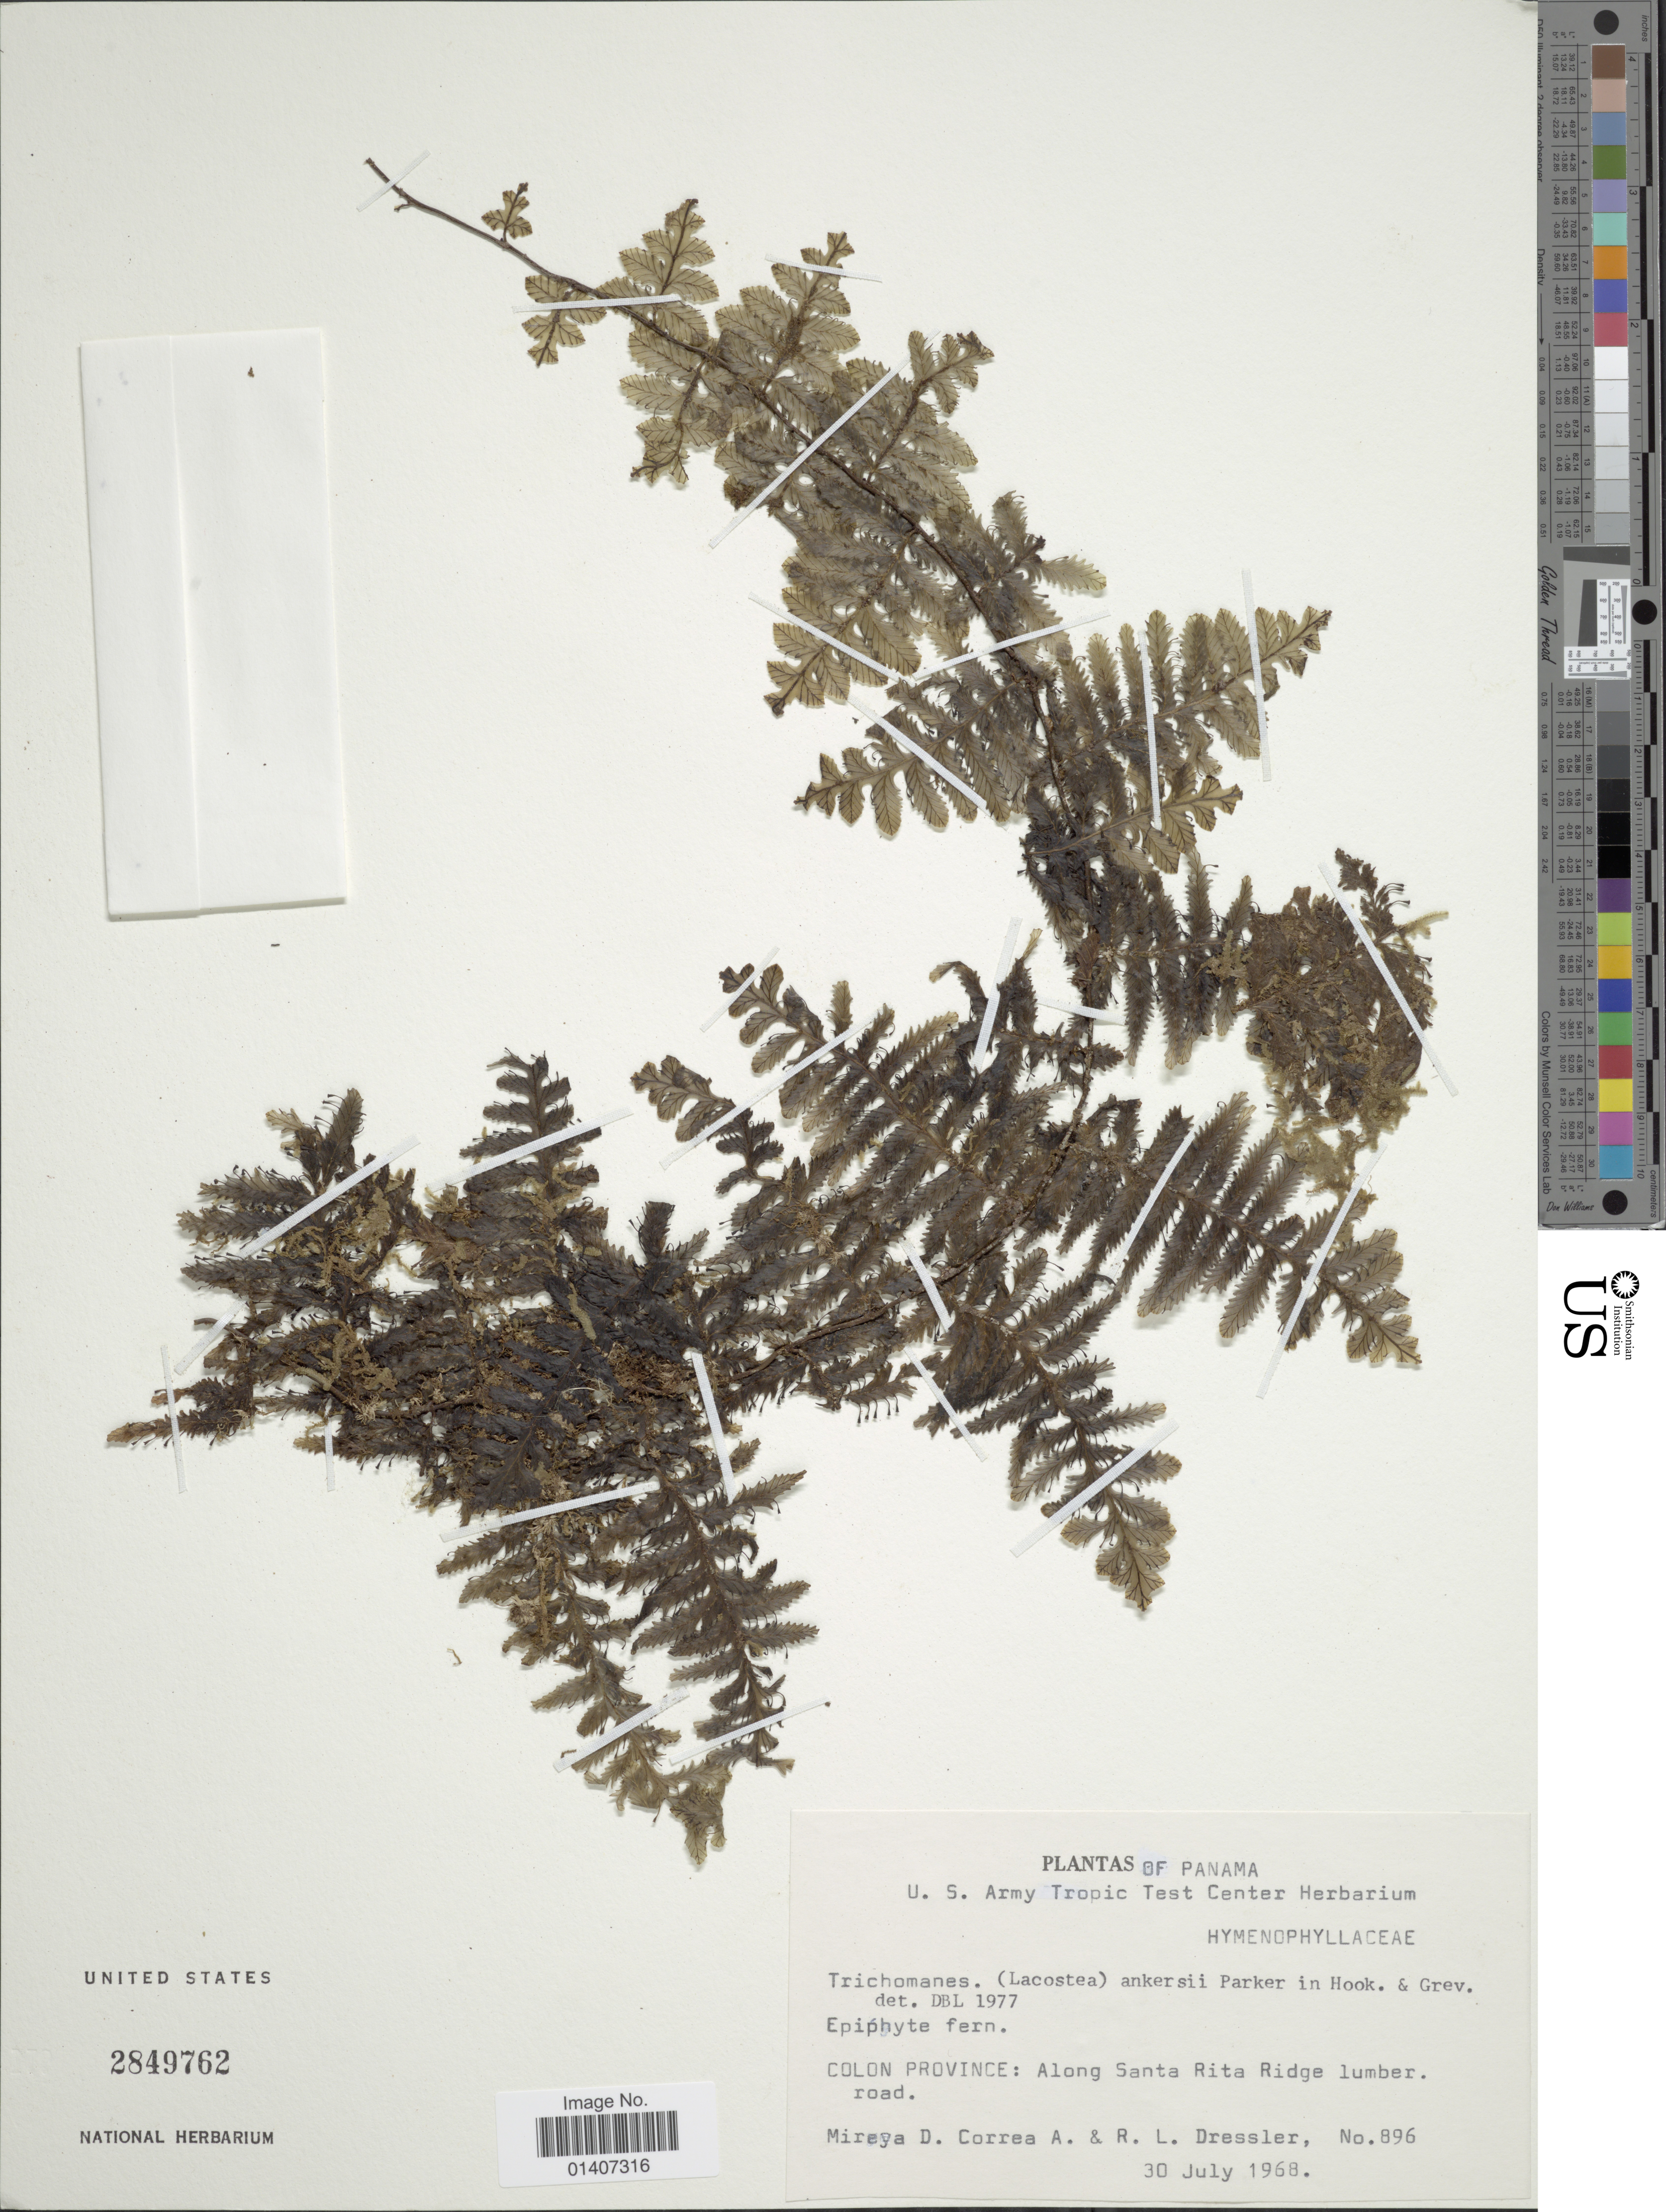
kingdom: Plantae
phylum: Tracheophyta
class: Polypodiopsida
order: Hymenophyllales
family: Hymenophyllaceae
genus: Trichomanes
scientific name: Trichomanes ankersii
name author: C. Parker ex Hook. & Grev.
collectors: M. D. Corrêa-A. & R. Dressler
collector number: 896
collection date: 1968-07-30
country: Panama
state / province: Colón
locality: Colon province: along Santa Rita Ridge luimber road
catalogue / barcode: US 2849762